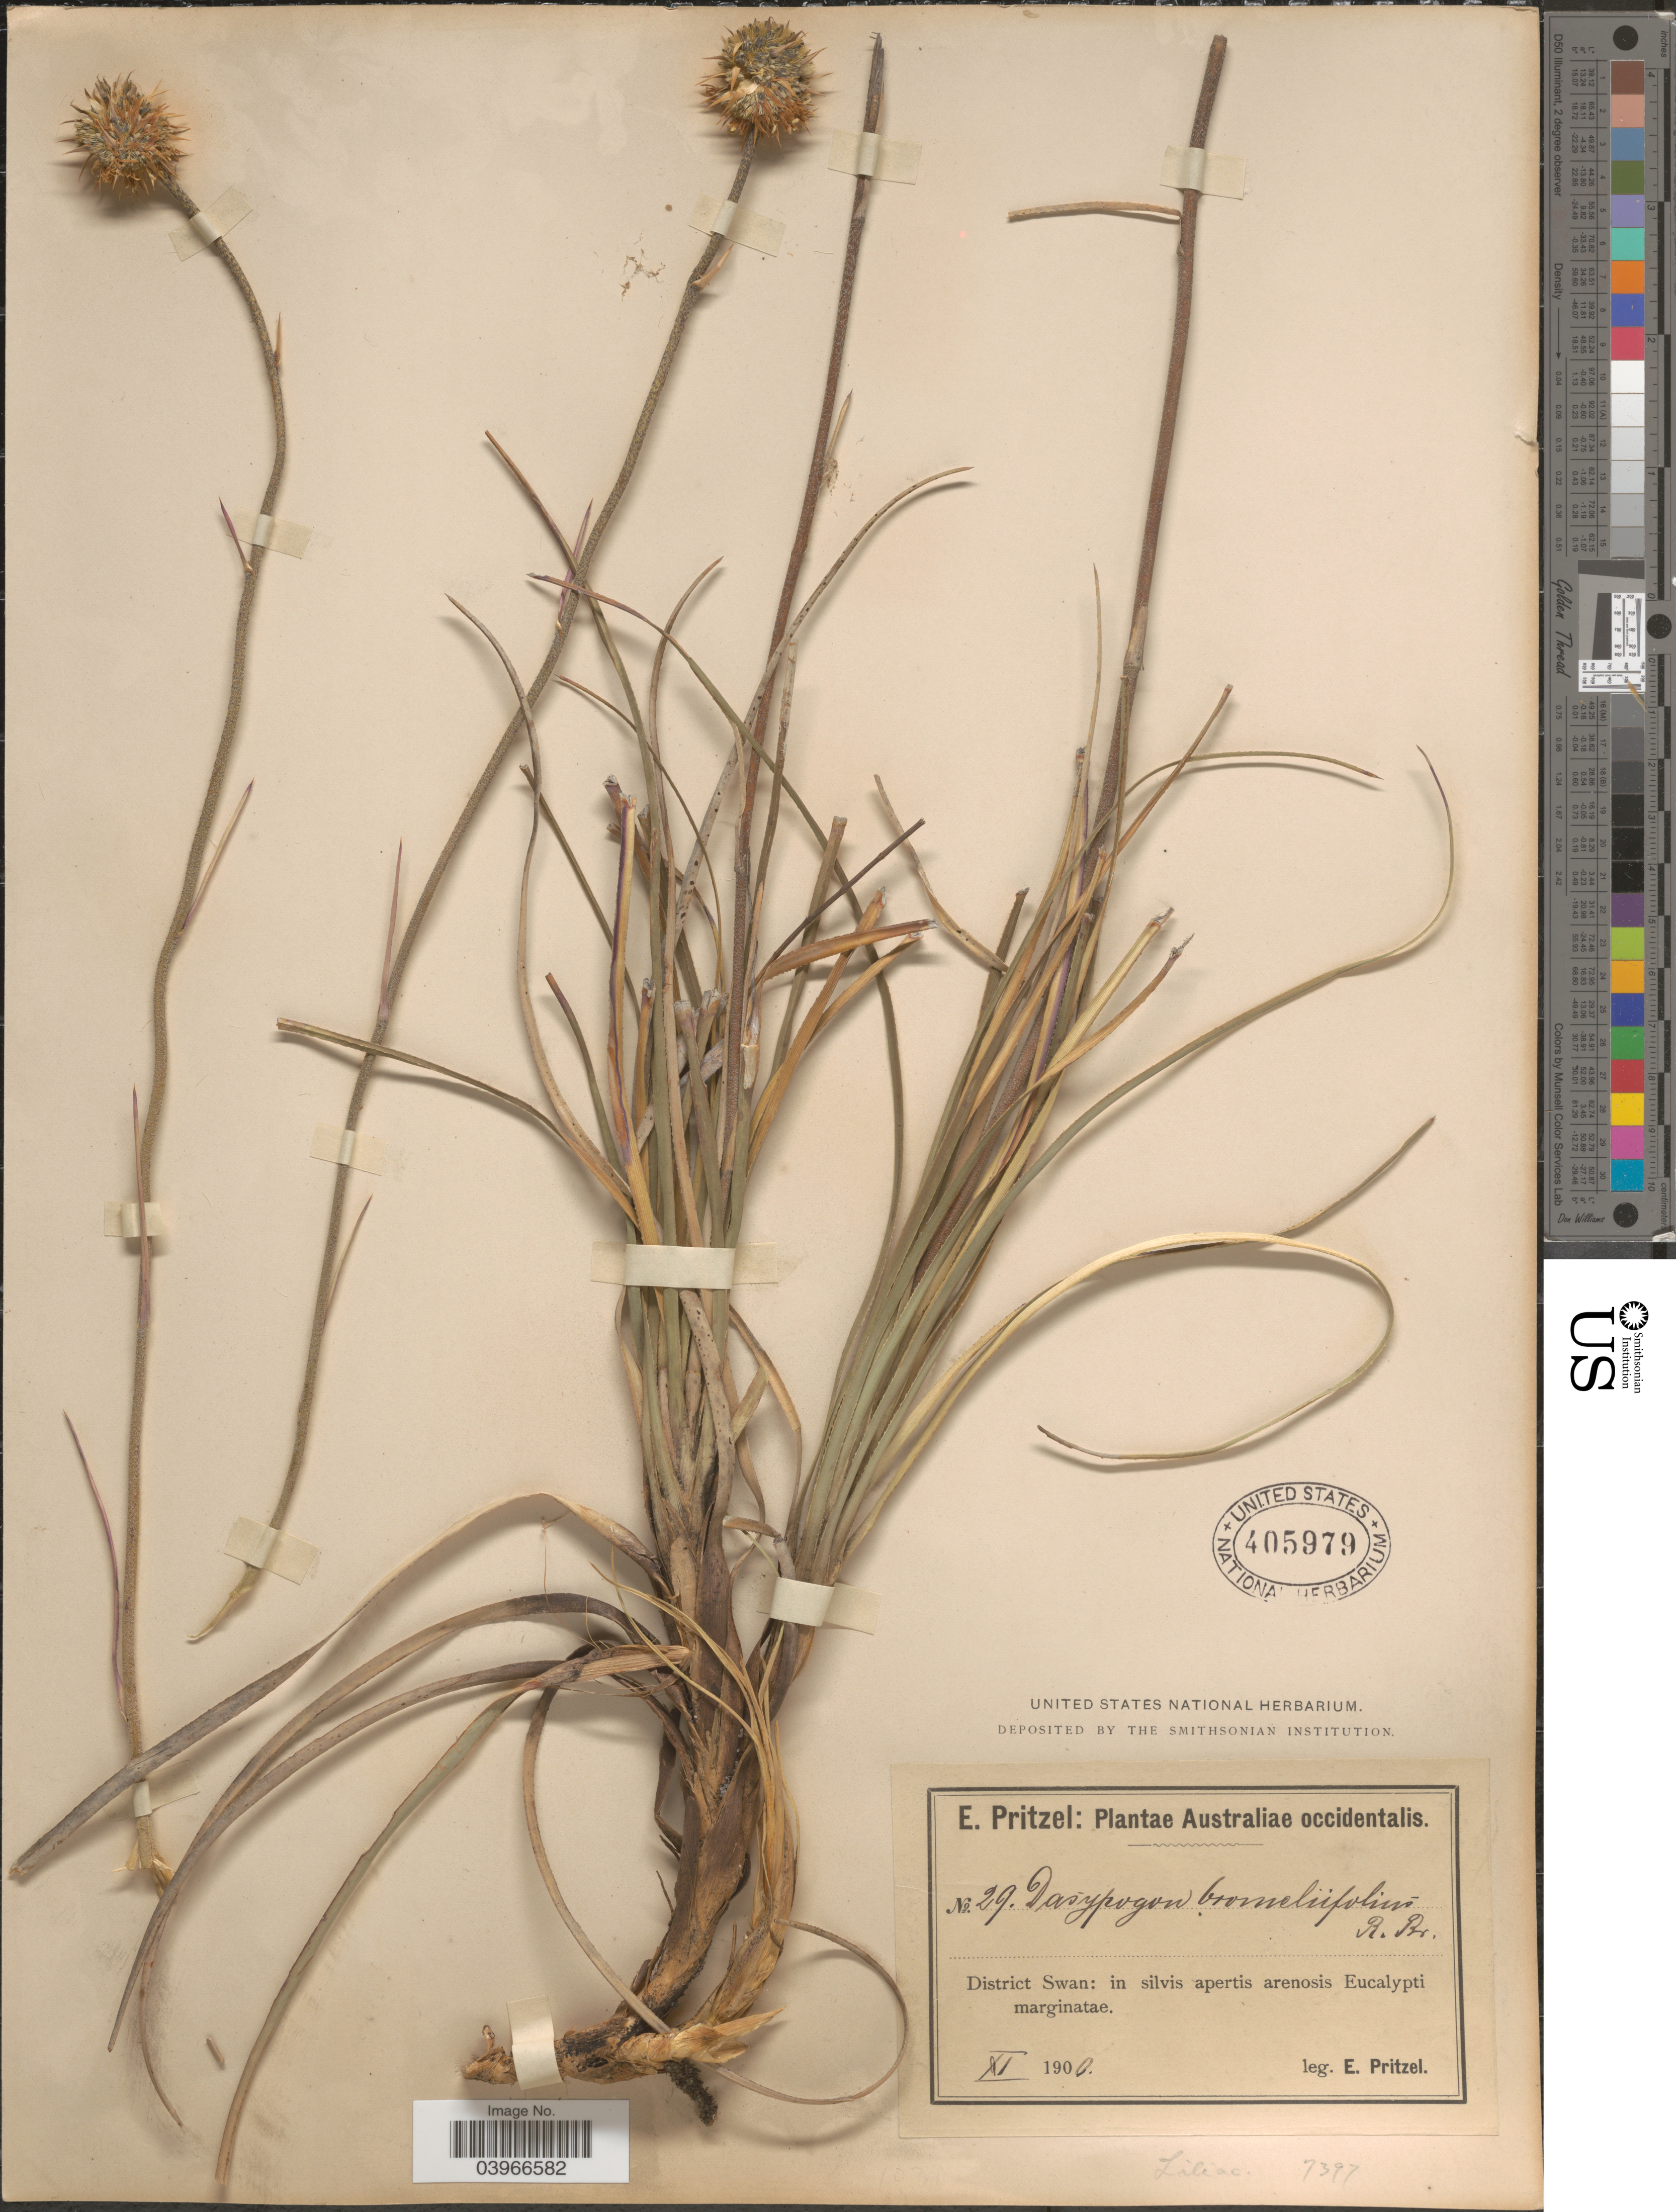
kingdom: Plantae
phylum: Tracheophyta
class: Liliopsida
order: Arecales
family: Dasypogonaceae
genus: Dasypogon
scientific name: Dasypogon bromeliifolius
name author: R. Br.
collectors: E. G. Pritzel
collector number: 29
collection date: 1900-11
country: Australia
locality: Australiae occidentalis. District Swan: in silvis apertis arenosis Eucalypti marginatae.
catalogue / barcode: US 405979